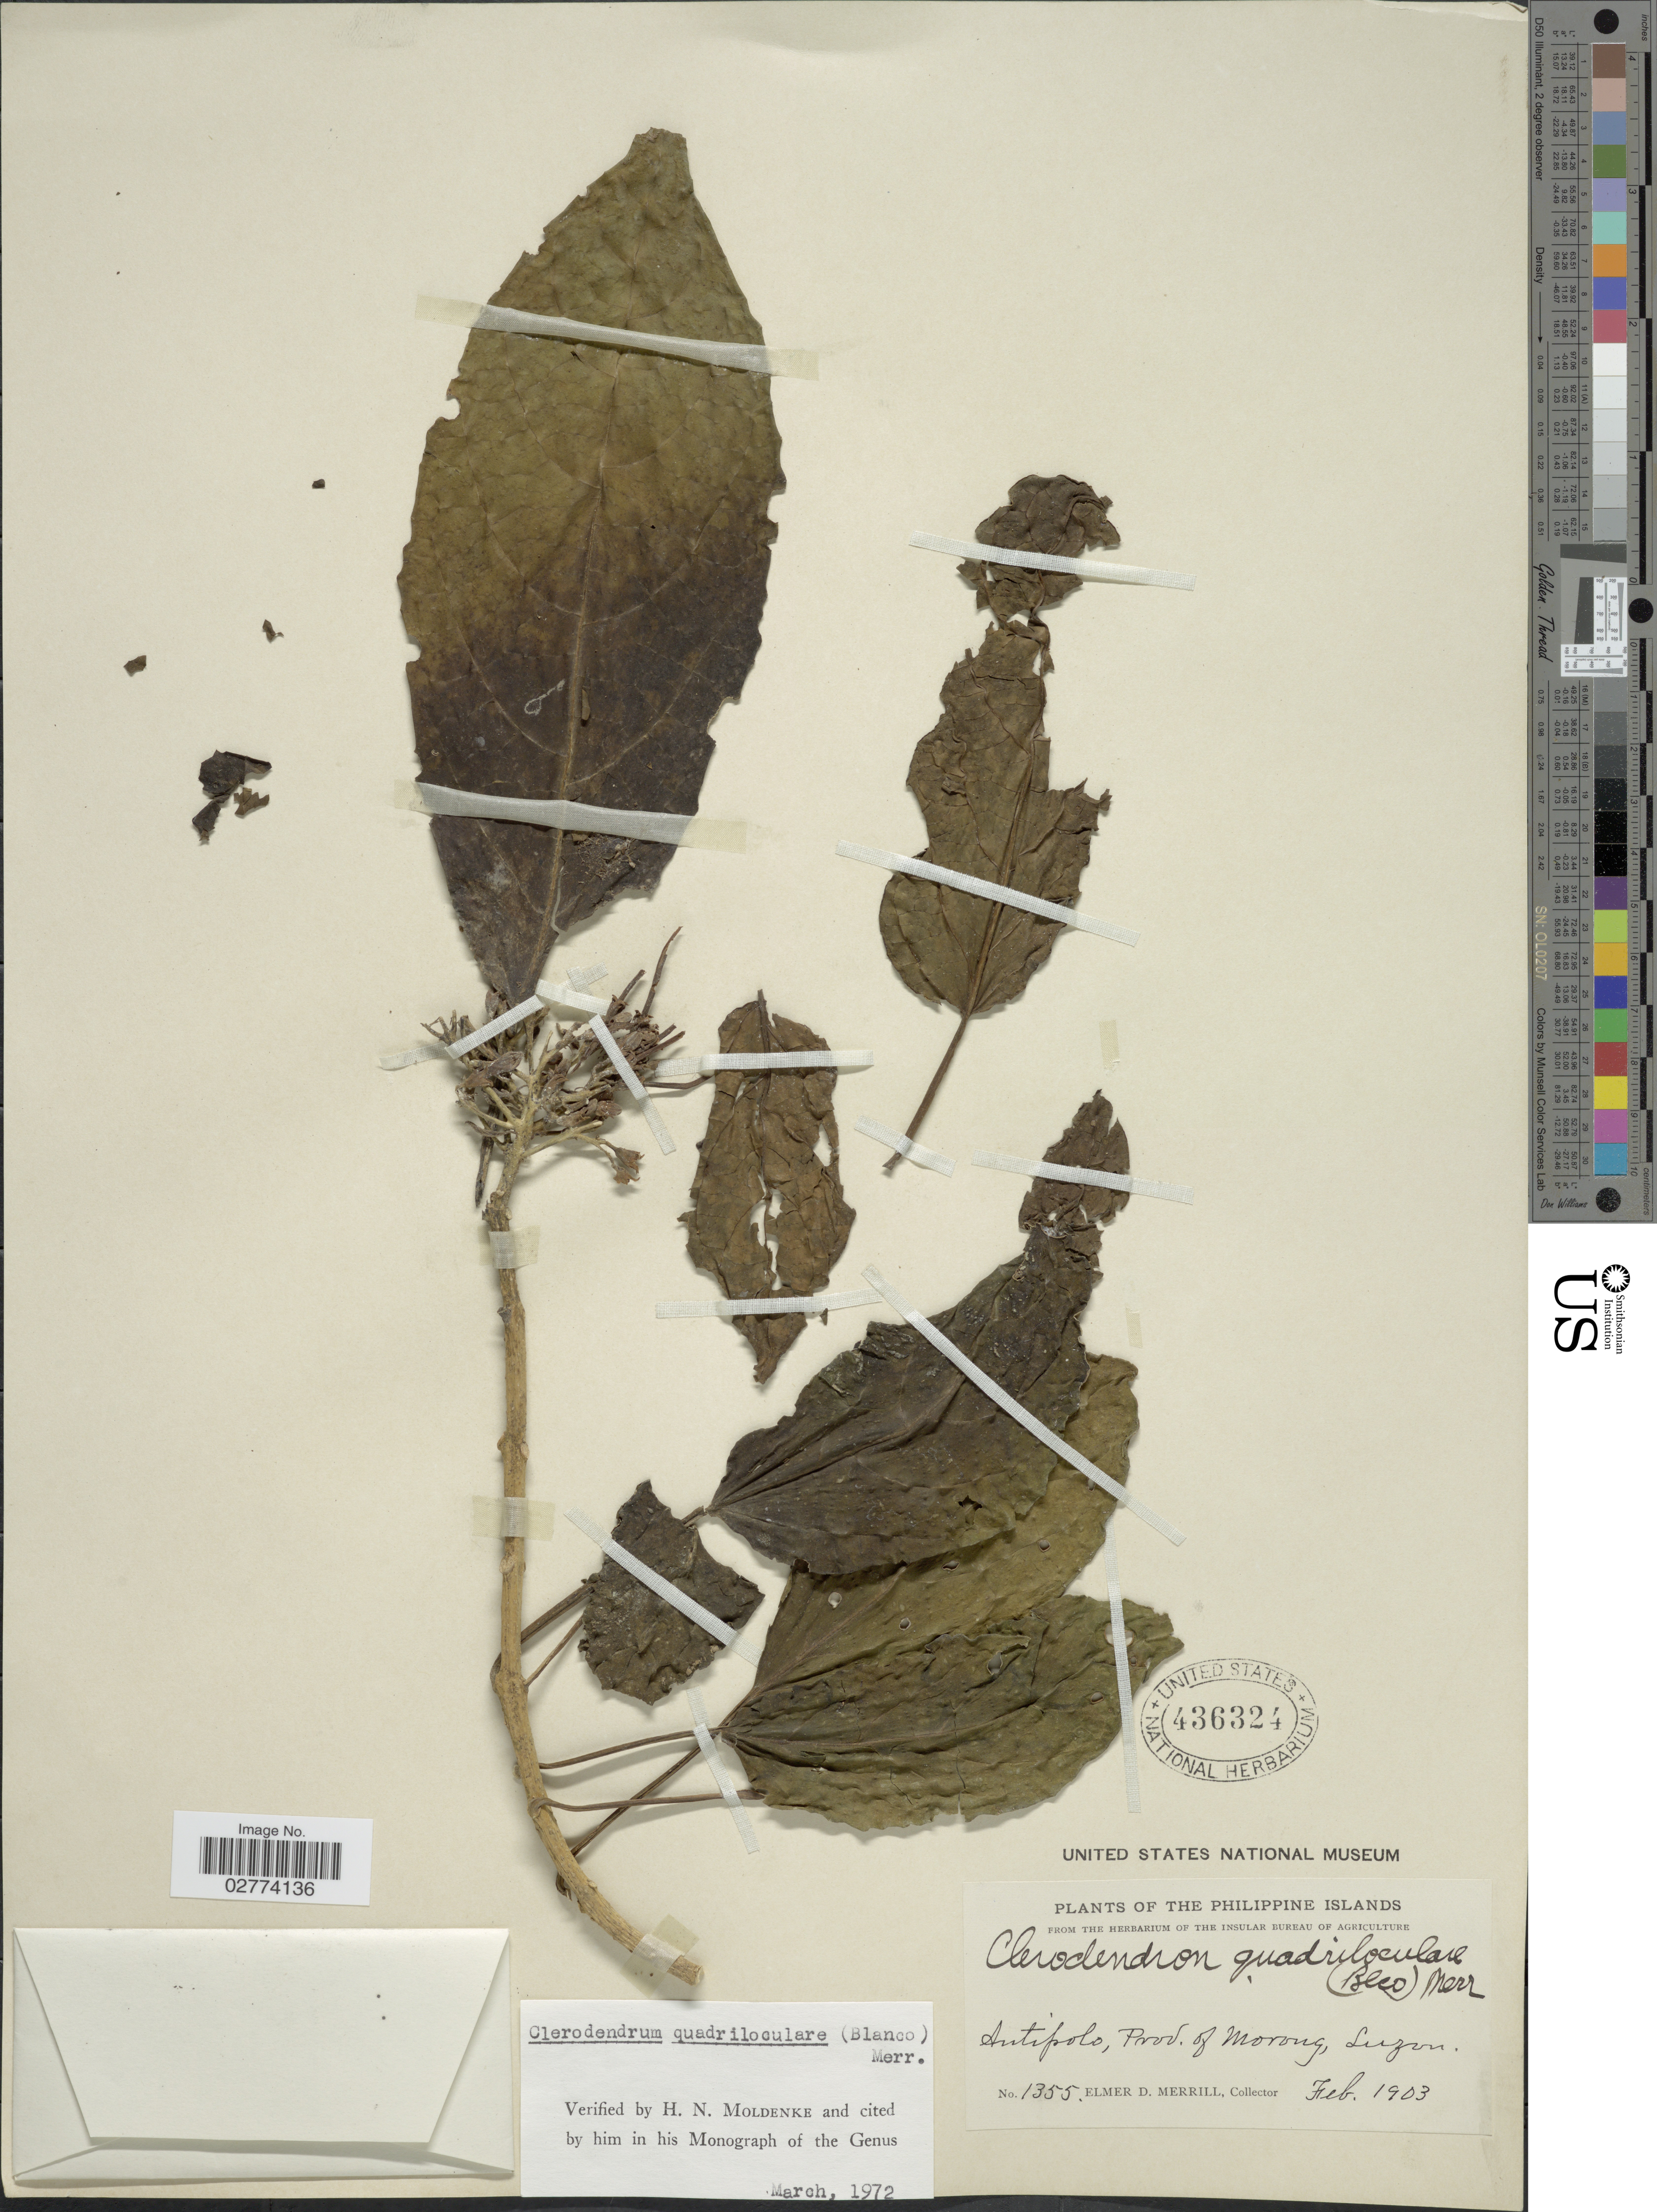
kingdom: Plantae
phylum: Tracheophyta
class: Magnoliopsida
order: Lamiales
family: Lamiaceae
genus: Clerodendrum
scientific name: Clerodendrum quadriloculare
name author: (Blanco) Merr.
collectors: E. D. Merrill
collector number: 1355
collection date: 1903-02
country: Philippines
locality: Antipolo, Prov. of Morong, Luzon.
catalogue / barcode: US 436324